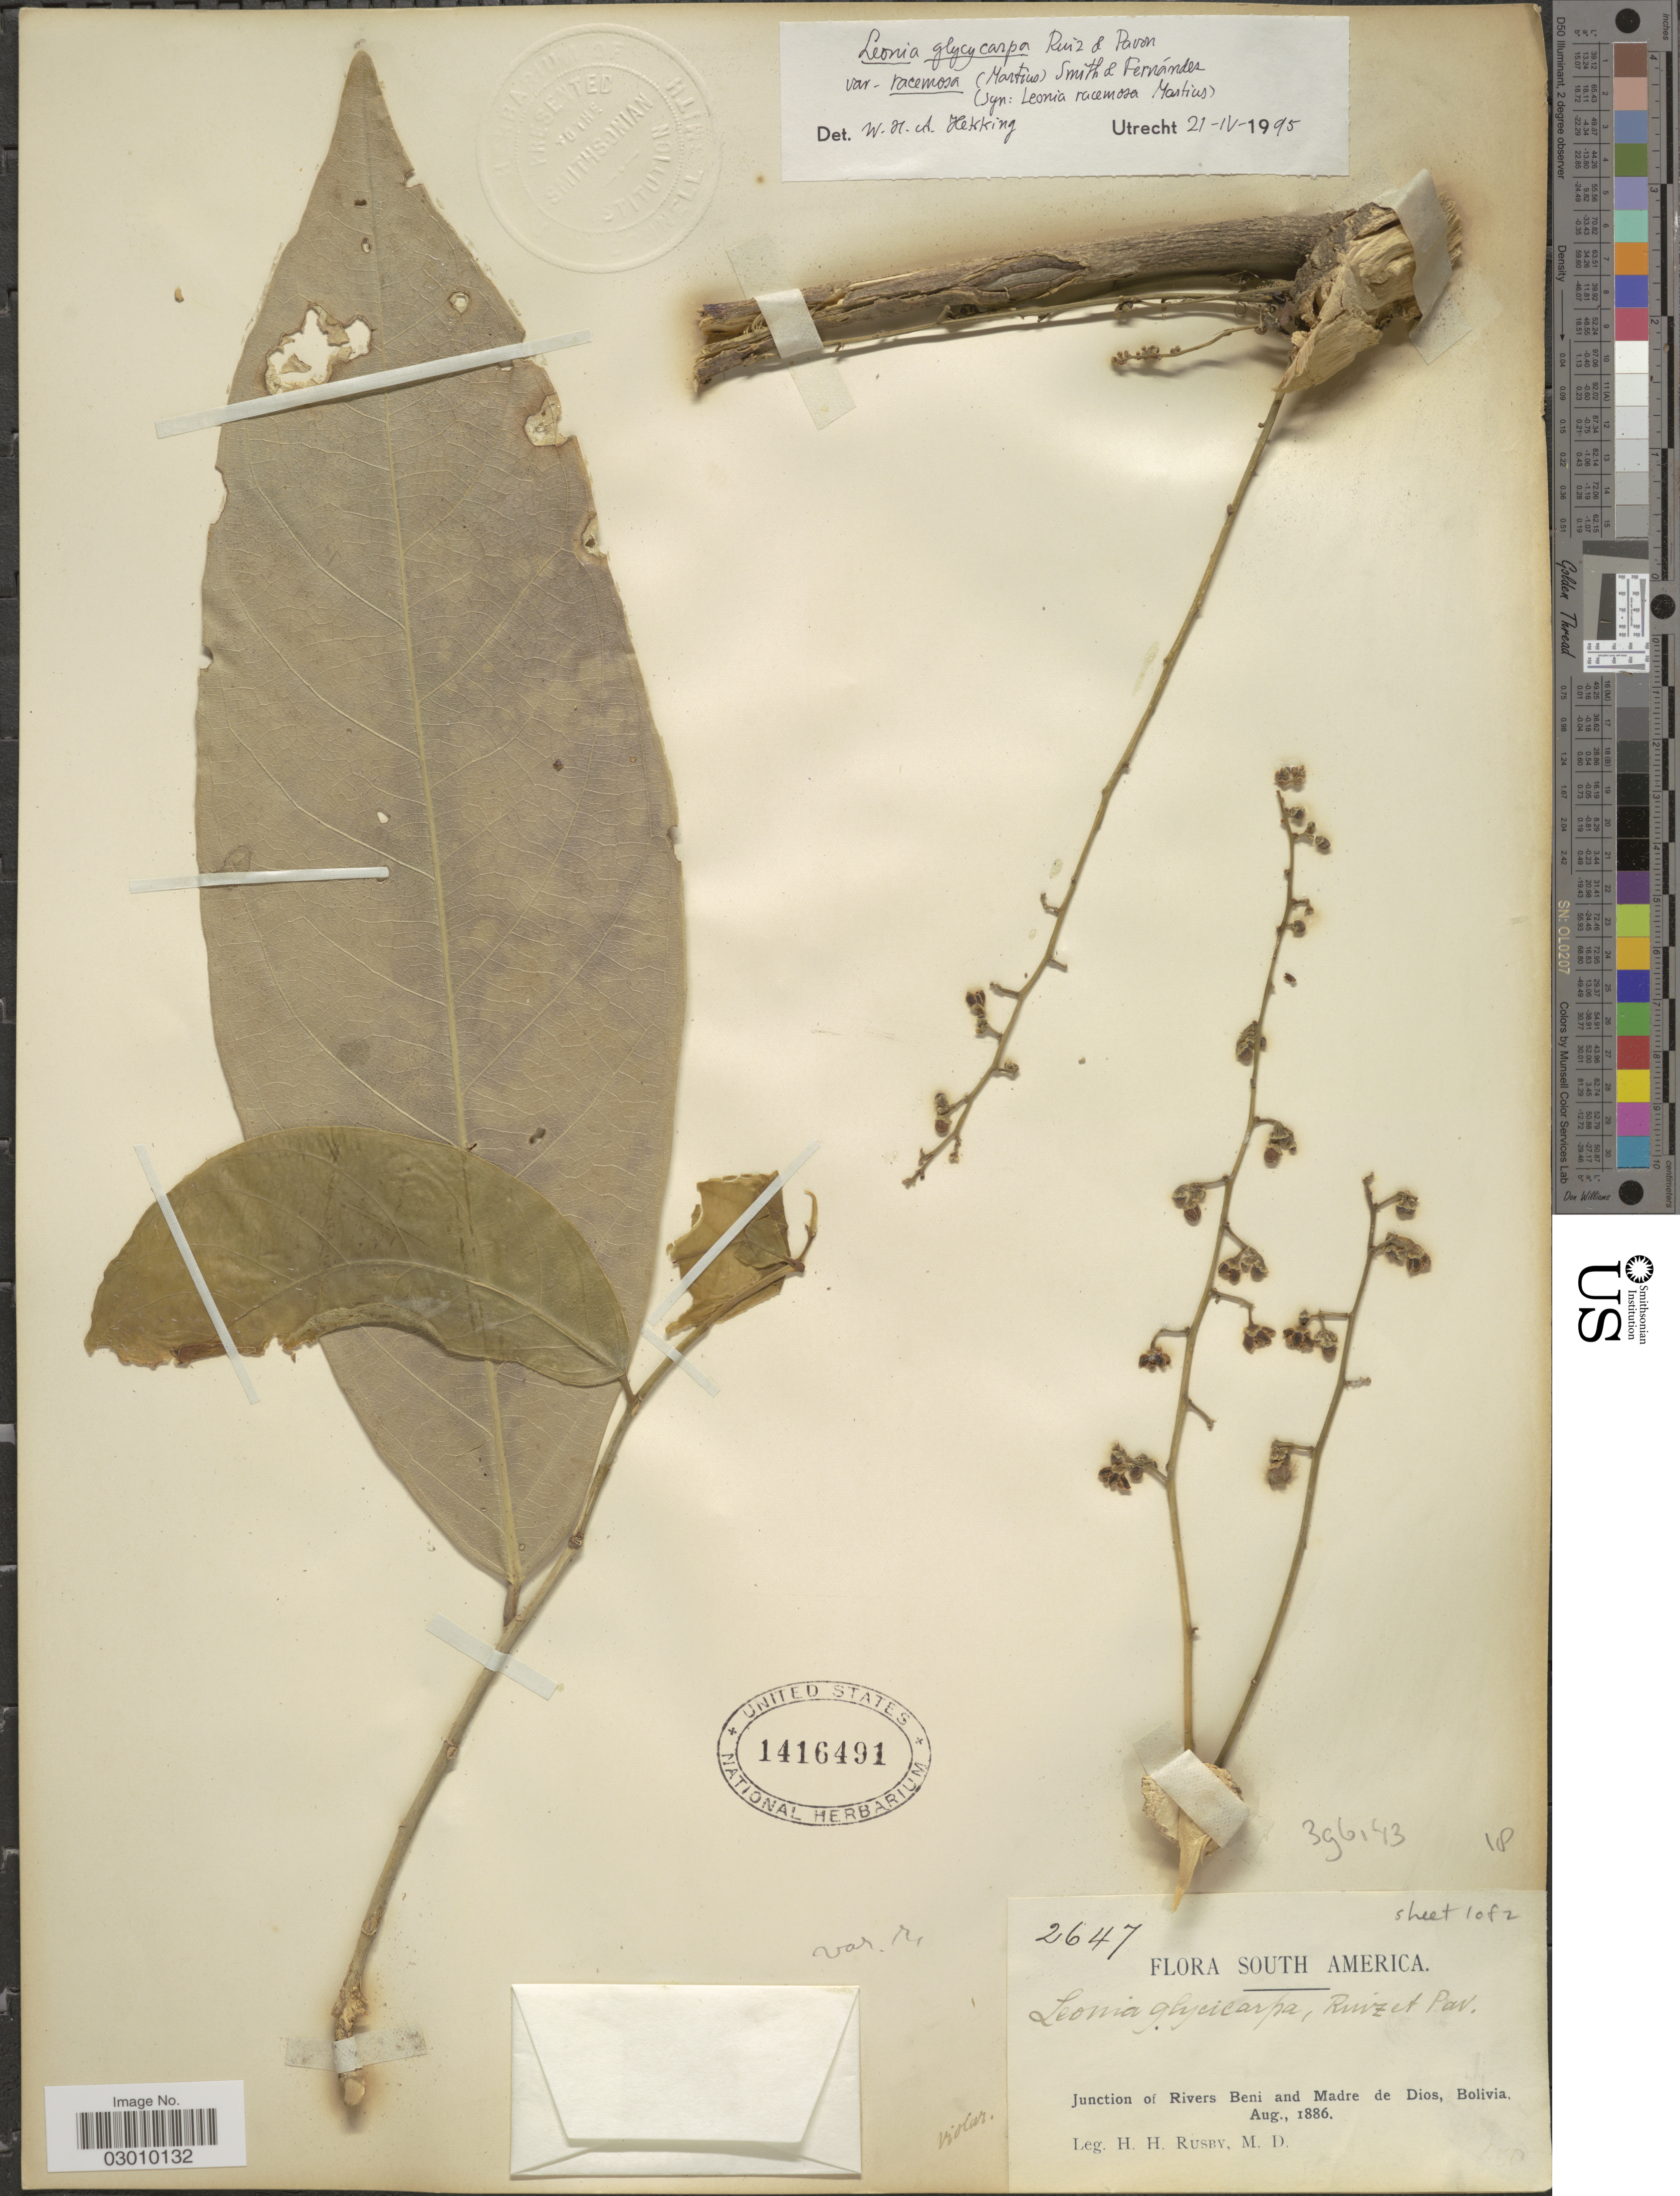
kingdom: Plantae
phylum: Tracheophyta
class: Magnoliopsida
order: Malpighiales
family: Violaceae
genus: Leonia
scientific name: Leonia glycycarpa var. racemosa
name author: (Mart.) L.B. Sm. & A. Fernández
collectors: H. H. Rusby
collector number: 2647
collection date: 1886-08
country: Bolivia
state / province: Beni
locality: Junction of Rivers Beni and Madre de Dios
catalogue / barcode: US 1416491